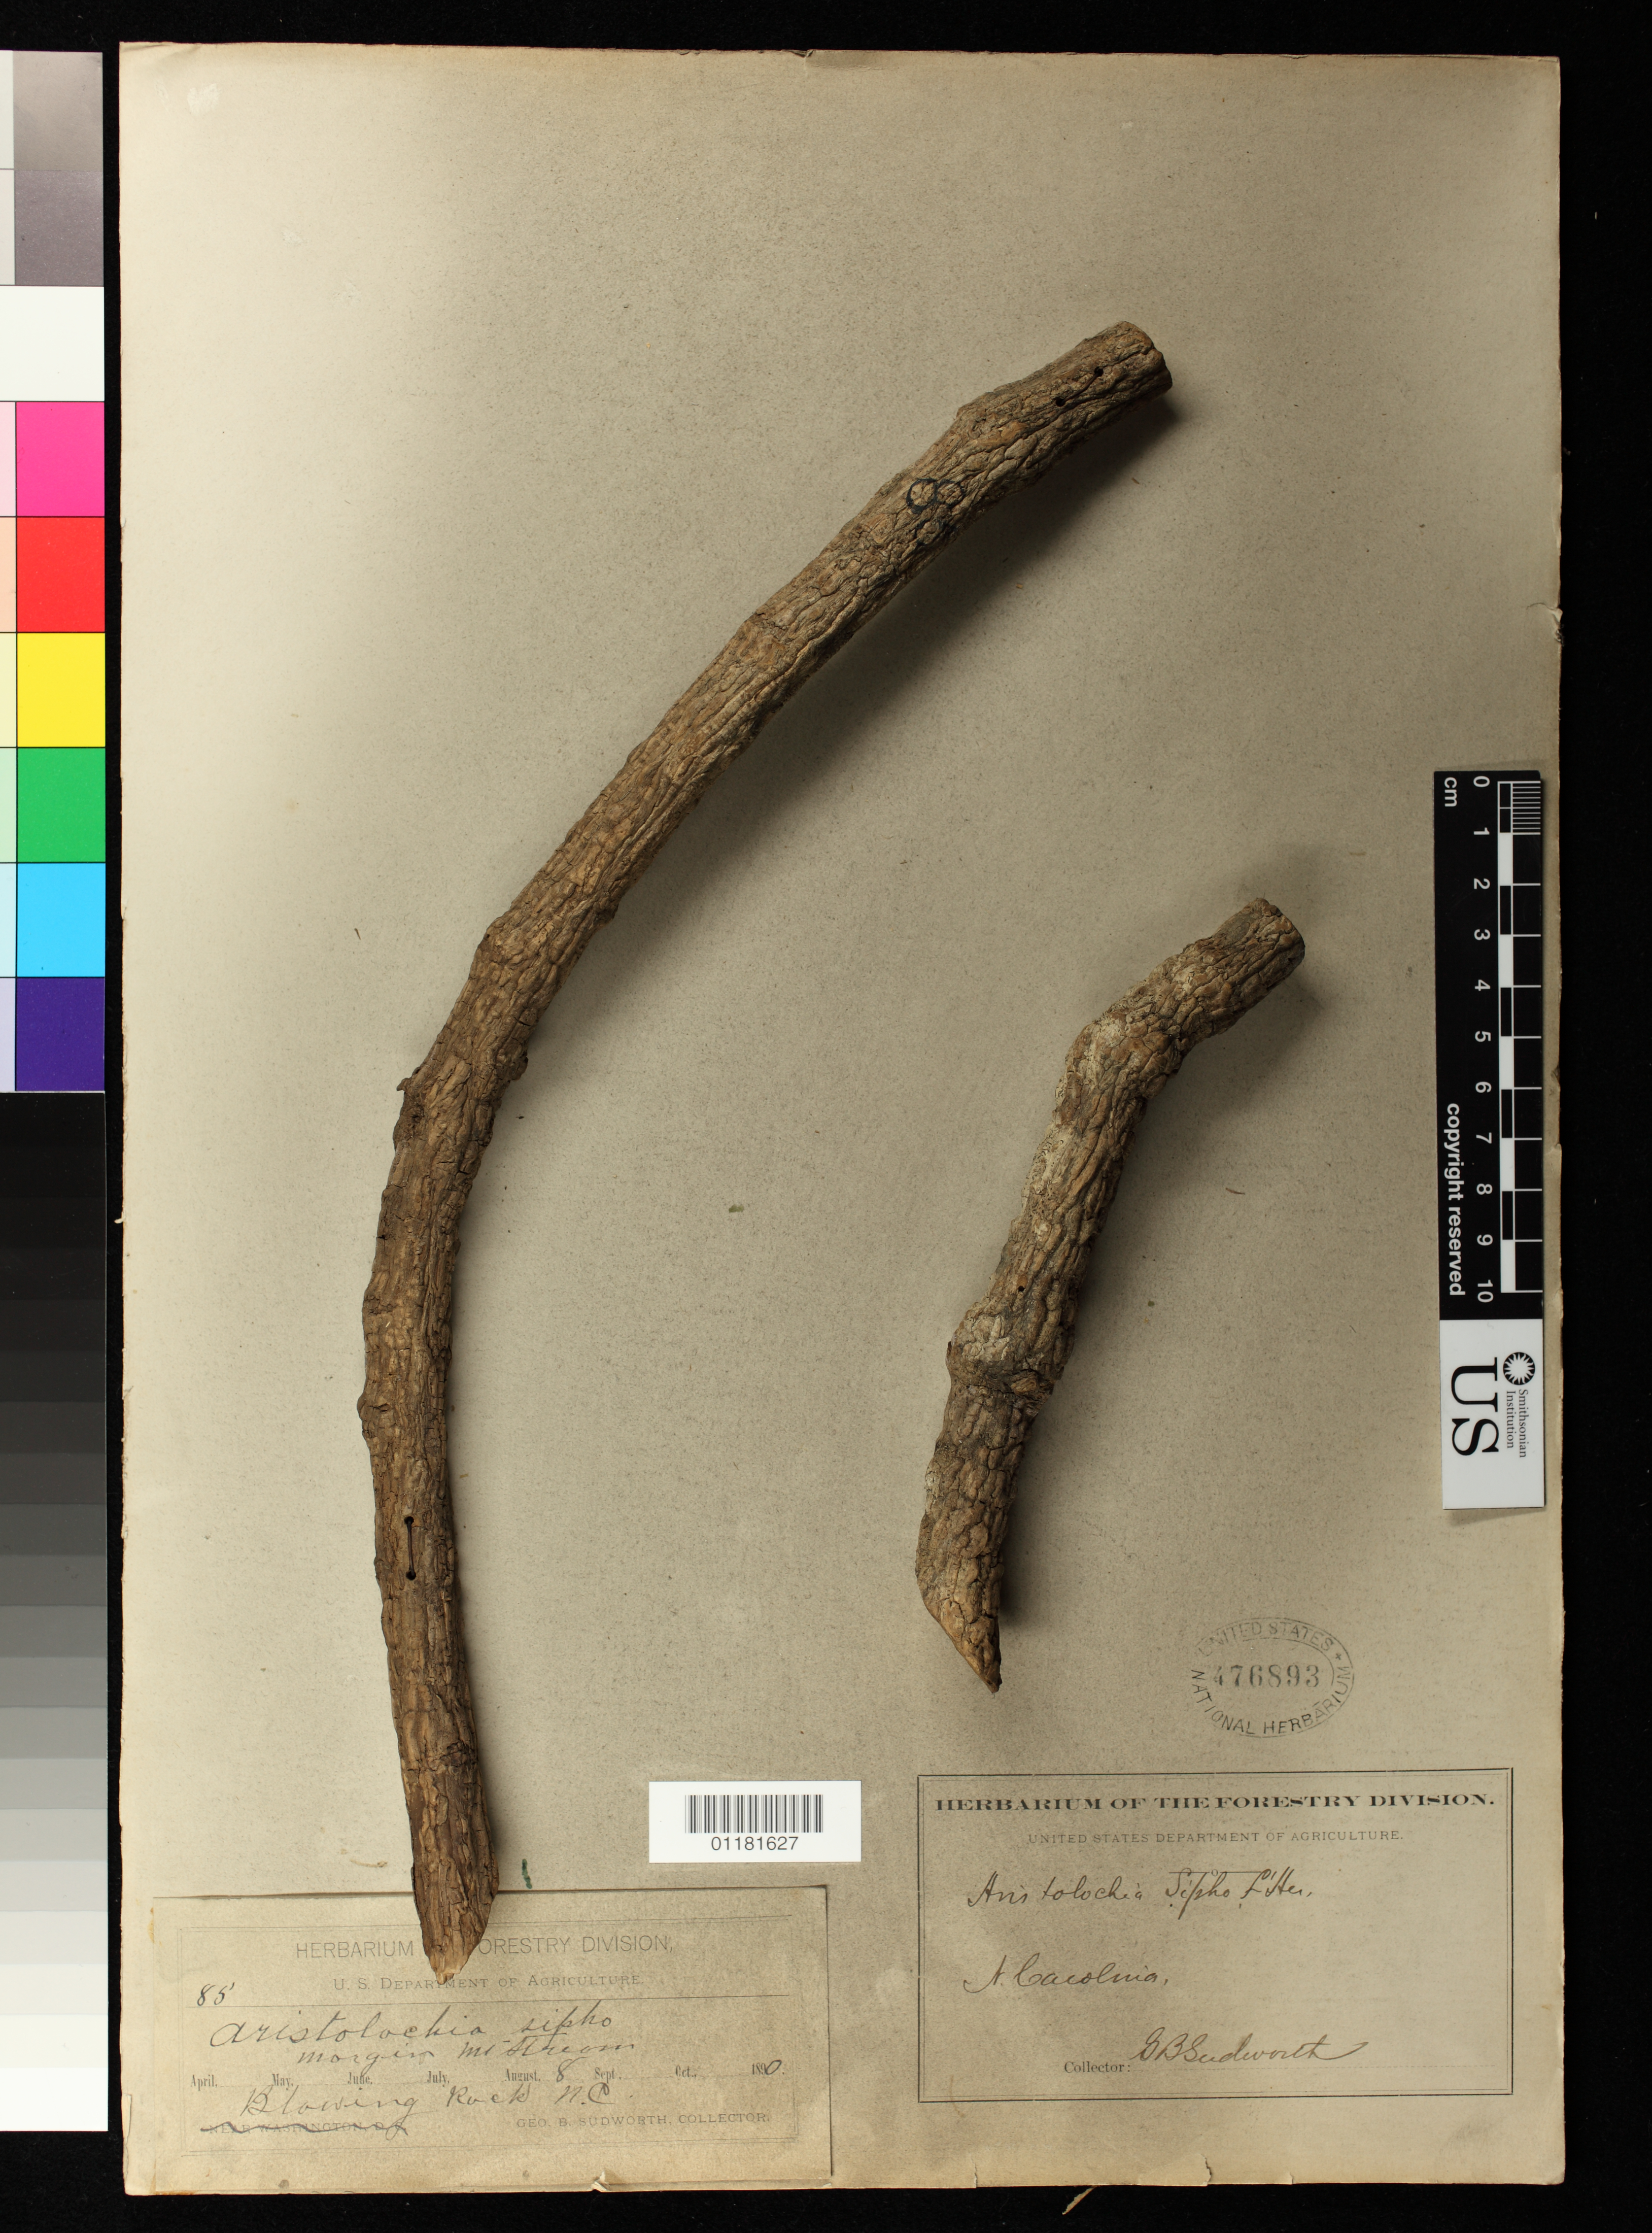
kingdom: Plantae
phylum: Tracheophyta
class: Magnoliopsida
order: Piperales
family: Aristolochiaceae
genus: Aristolochia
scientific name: Aristolochia macrophylla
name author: Lam.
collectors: G. B. Sudworth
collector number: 85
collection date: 1900-08-08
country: United States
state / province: North Carolina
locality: Blowing Rock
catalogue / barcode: US 476893